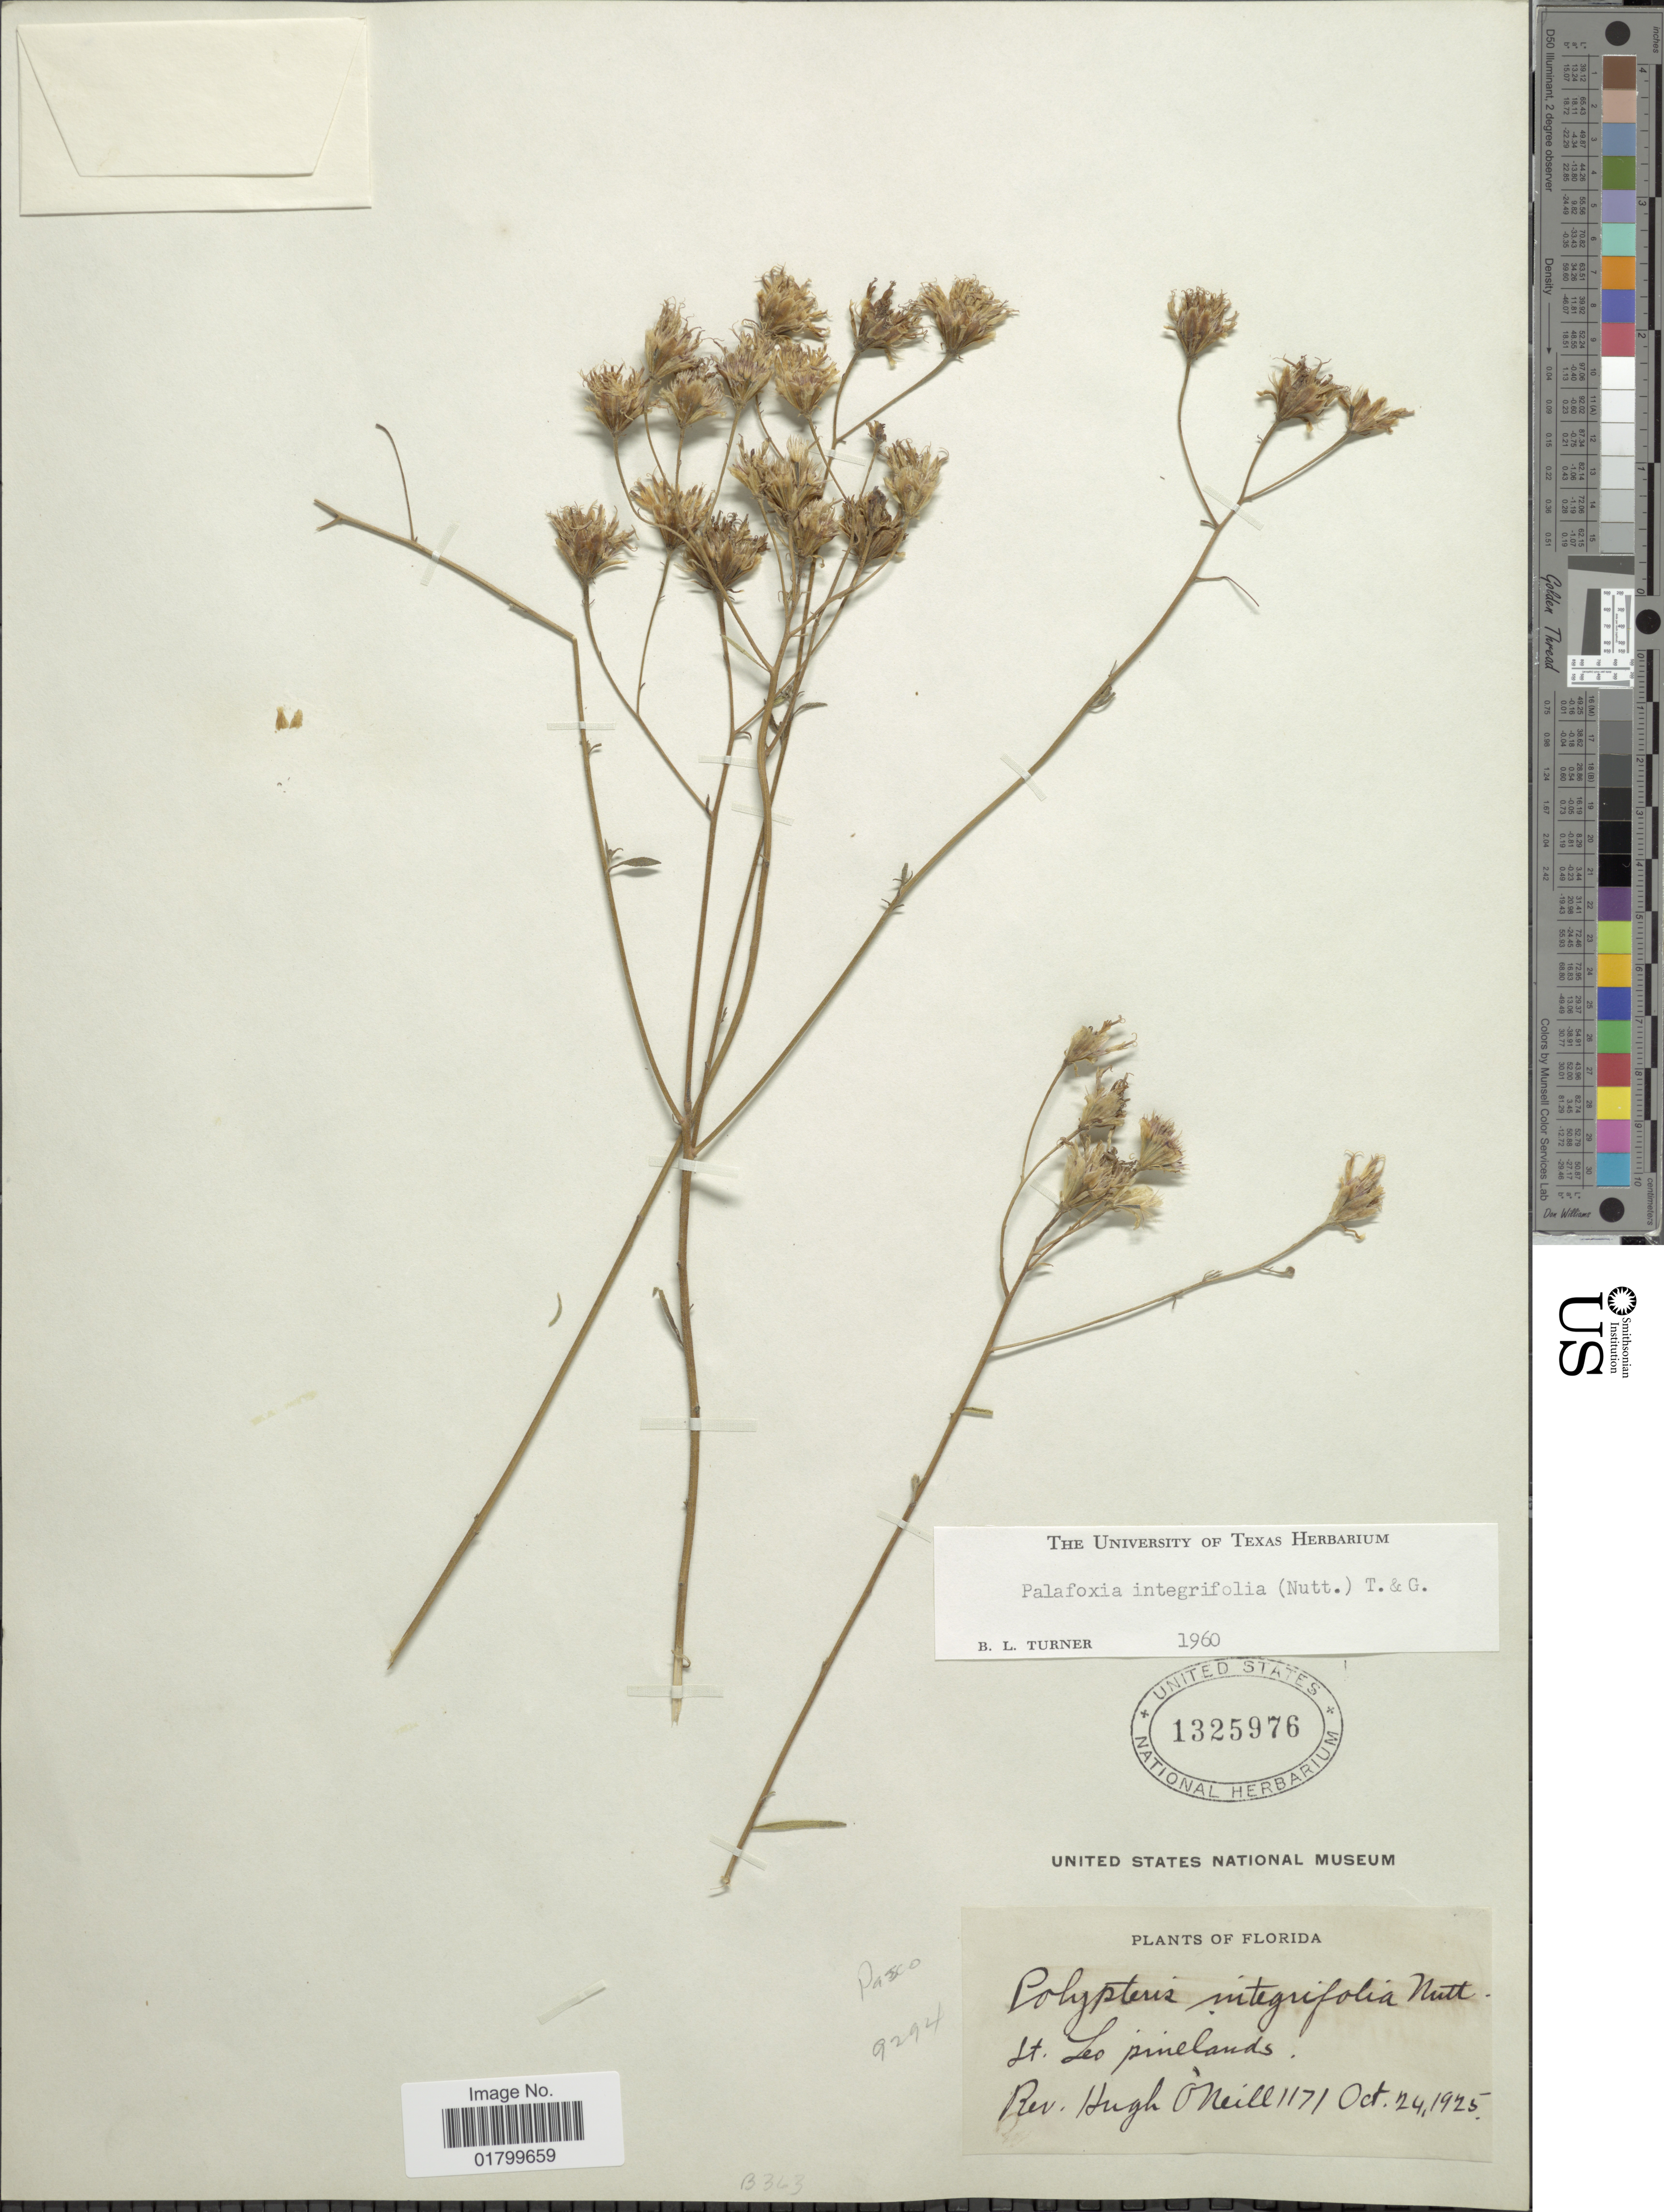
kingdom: Plantae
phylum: Tracheophyta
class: Magnoliopsida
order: Asterales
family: Asteraceae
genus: Palafoxia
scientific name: Palafoxia integrifolia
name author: (Nutt.) Torr. & A. Gray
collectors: H. O'Neill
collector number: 1171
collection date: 1925-10-24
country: United States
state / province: Florida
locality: St. Leo pinelands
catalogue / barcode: US 1325976